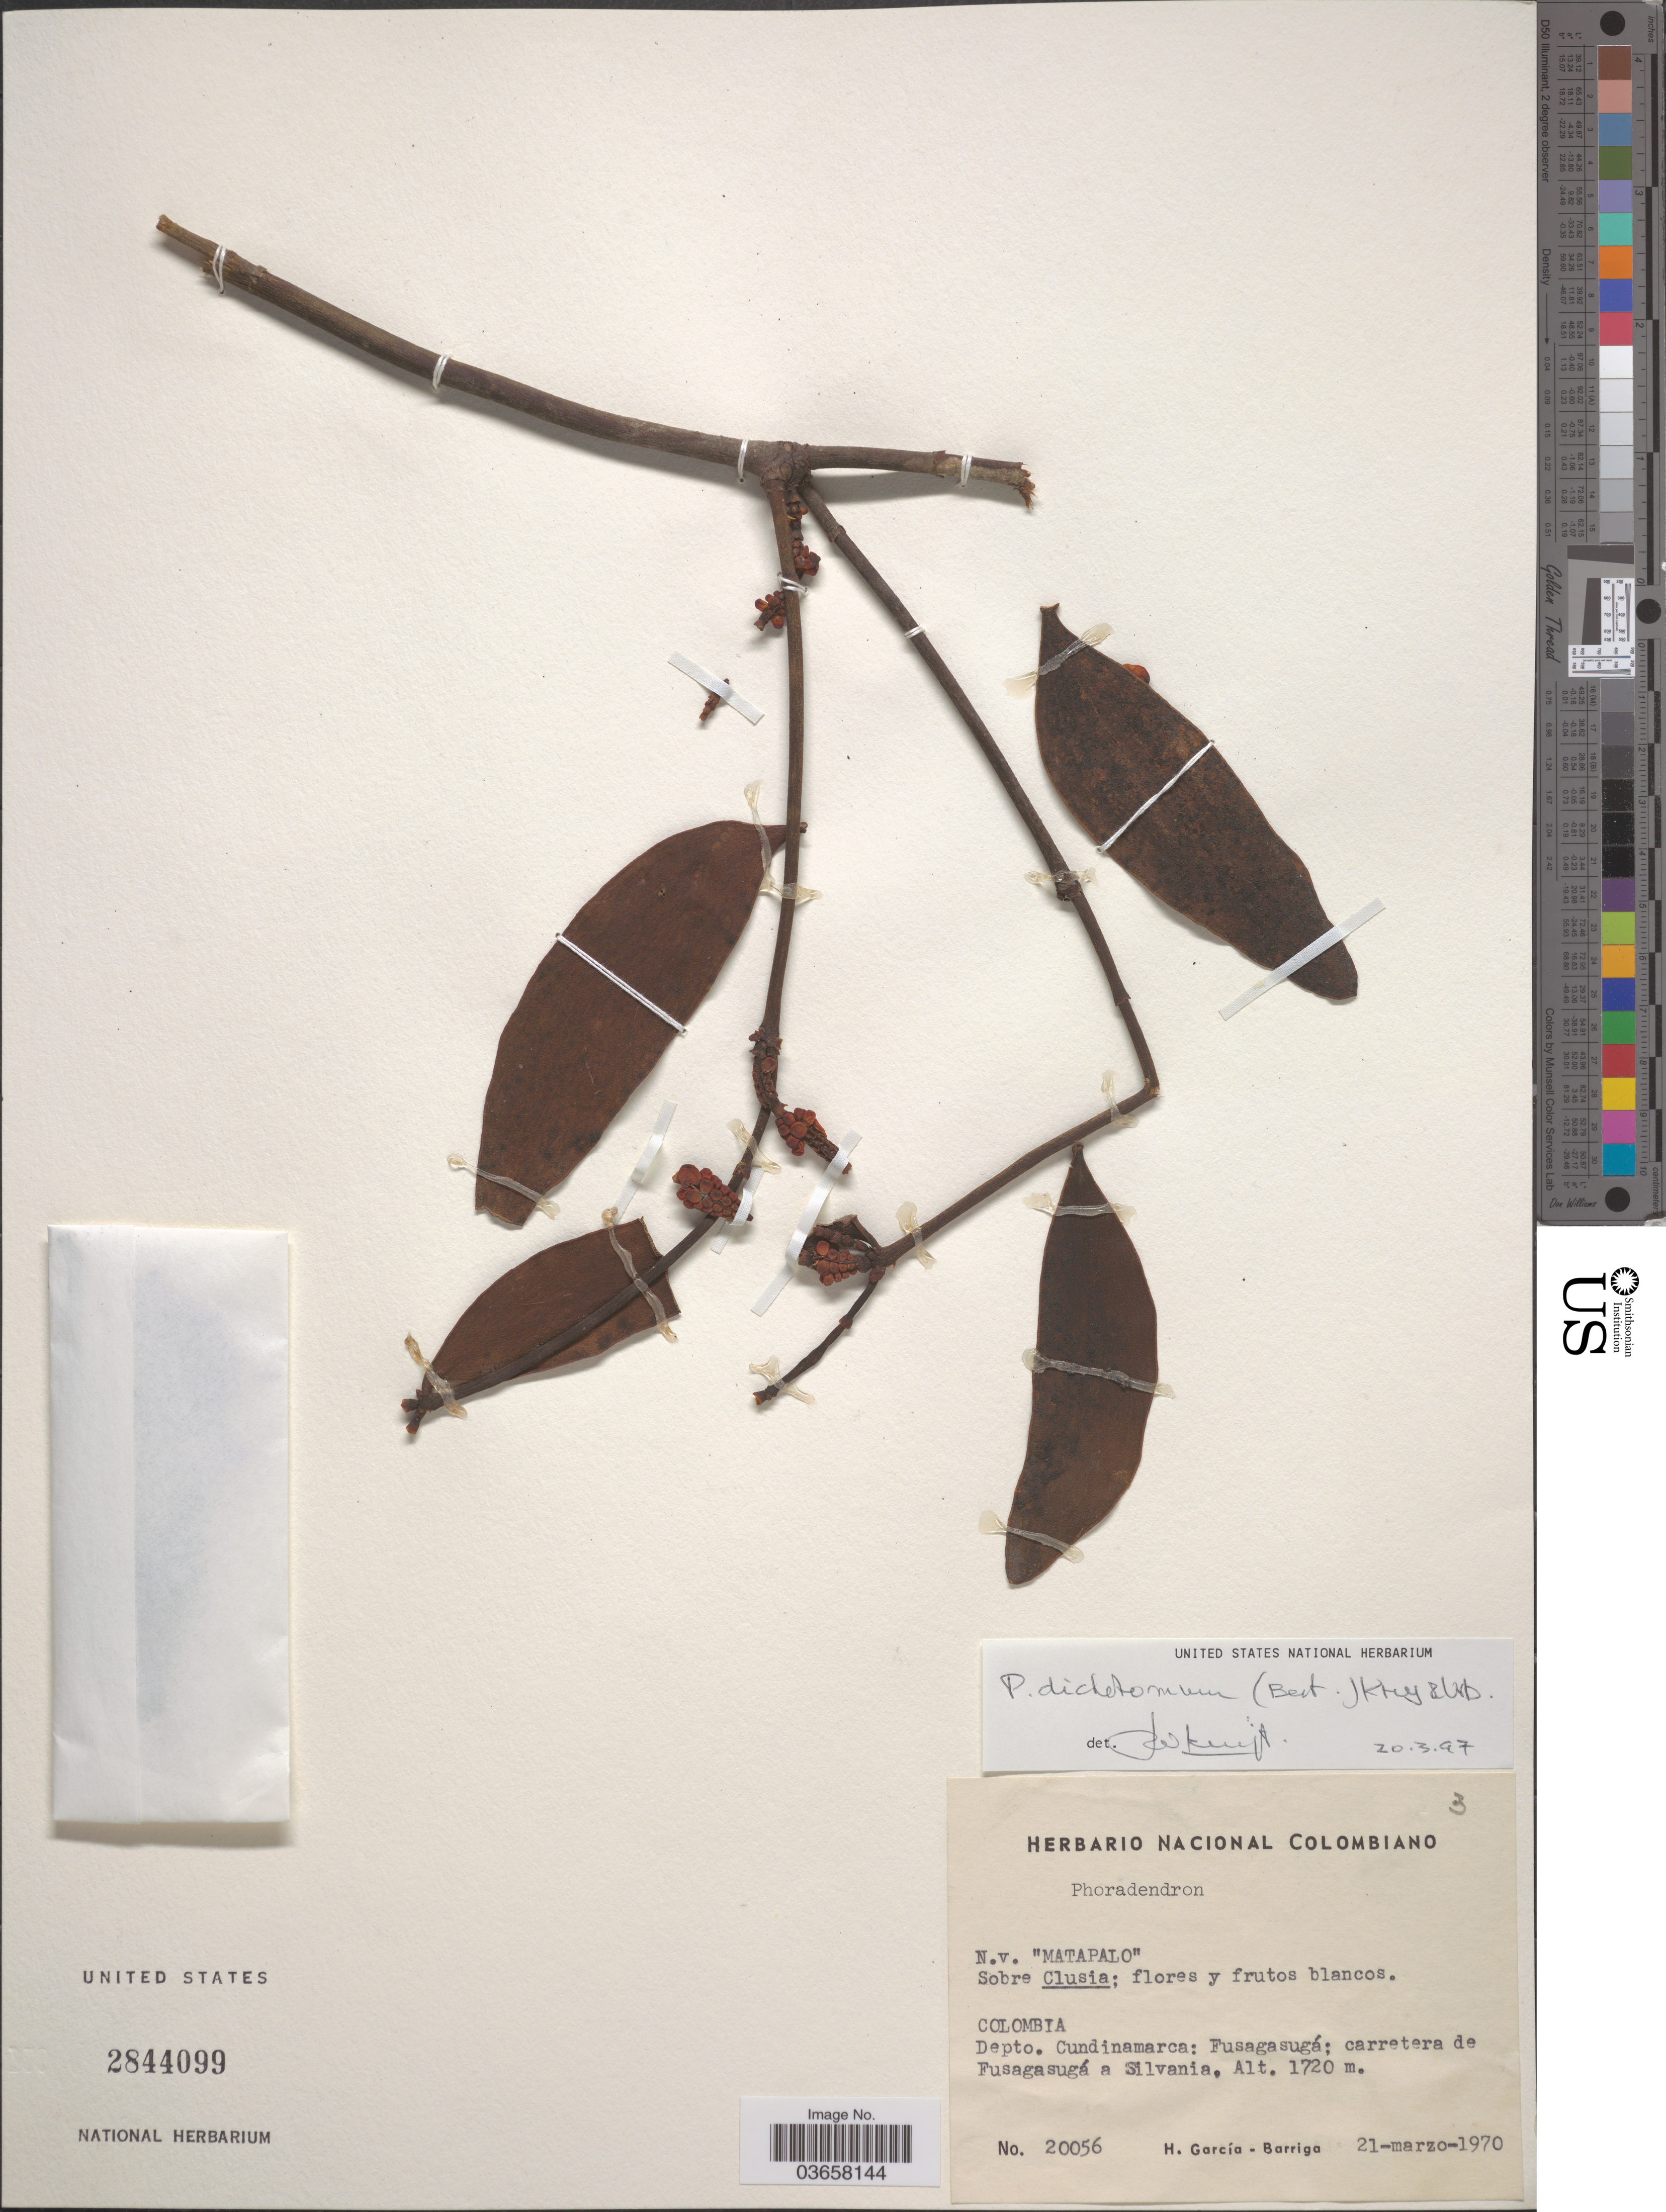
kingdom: Plantae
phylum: Tracheophyta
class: Magnoliopsida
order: Santalales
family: Viscaceae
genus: Phoradendron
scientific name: Phoradendron dichotomum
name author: (D. Don) Ettingsh.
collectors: H. García Barriga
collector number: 20056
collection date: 1970-03-21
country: Colombia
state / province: Cundinamarca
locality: Depto. Cundinamarca: Fusagasugá; carretera de Fusagasugá a Silvania.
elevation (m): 1720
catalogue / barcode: US 2844099